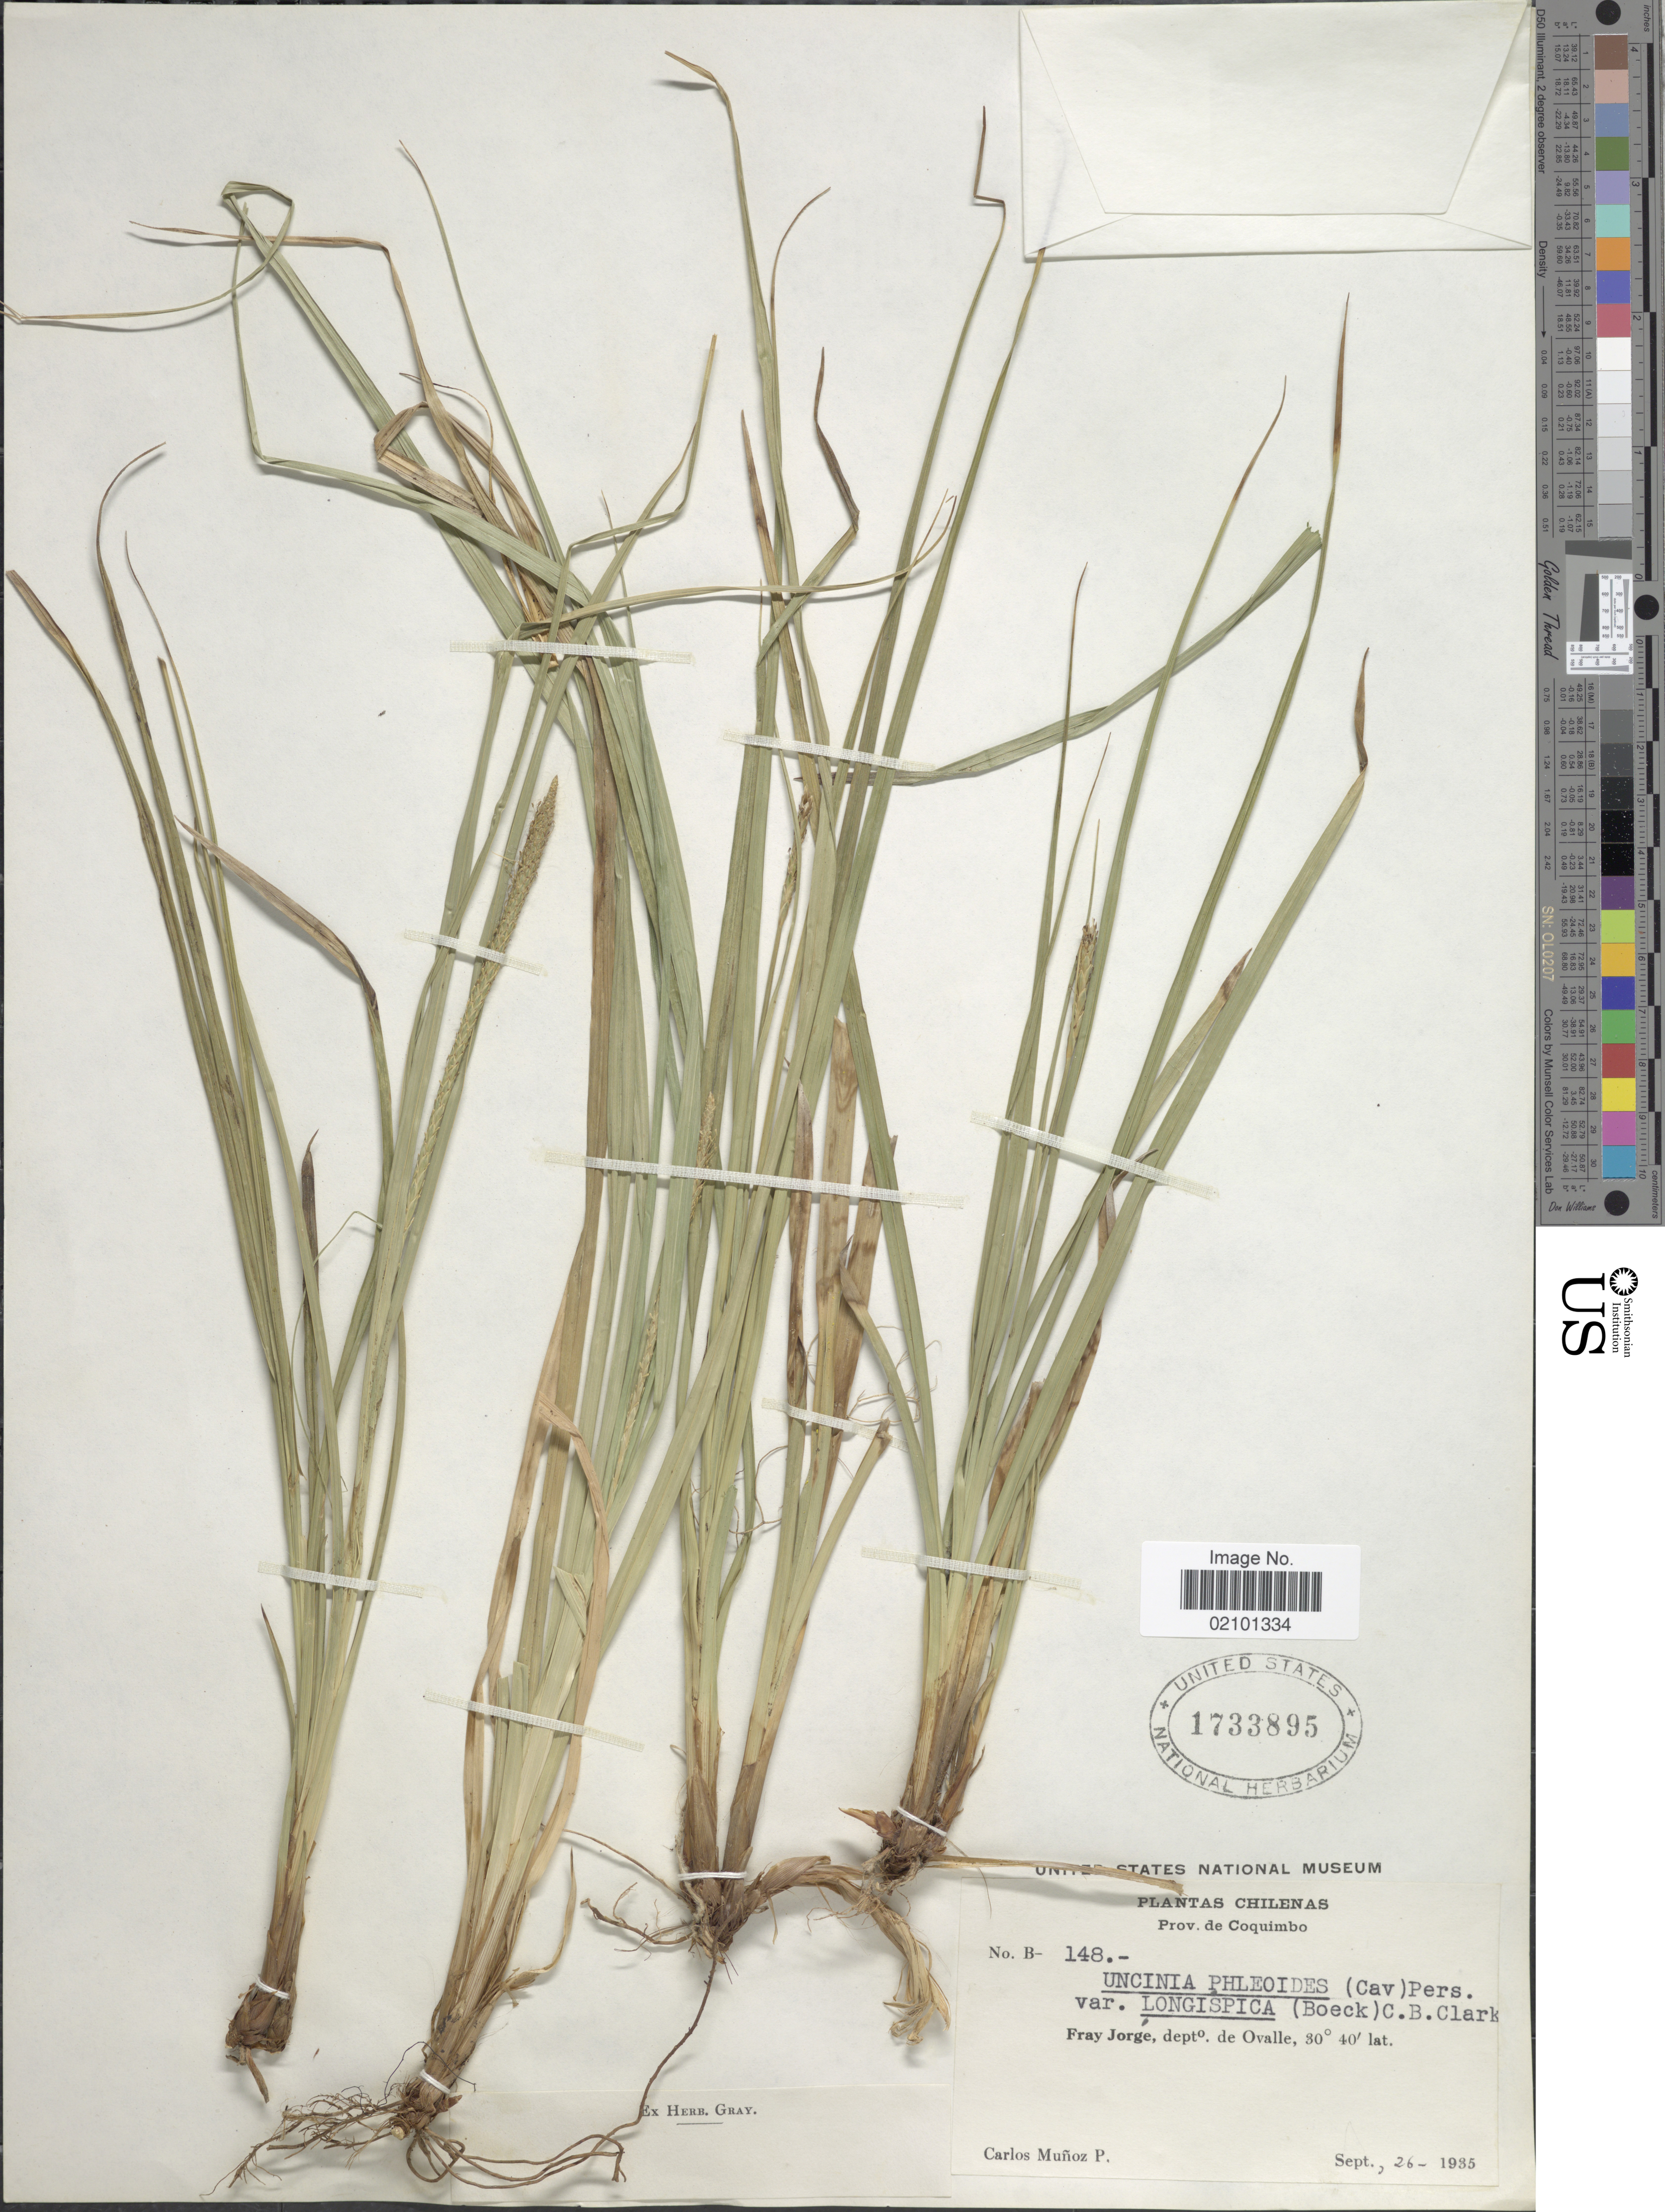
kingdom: Plantae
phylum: Tracheophyta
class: Liliopsida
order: Poales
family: Cyperaceae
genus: Carex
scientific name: Carex quinquin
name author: Jim.Mejías & Dorr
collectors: C. Munoz P.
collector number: B-148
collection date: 1935-09-26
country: Chile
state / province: Coquimbo (IV)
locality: Prov. de Coquimbo. Fray Jorge, depto. de Ovalle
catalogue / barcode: US 1733895